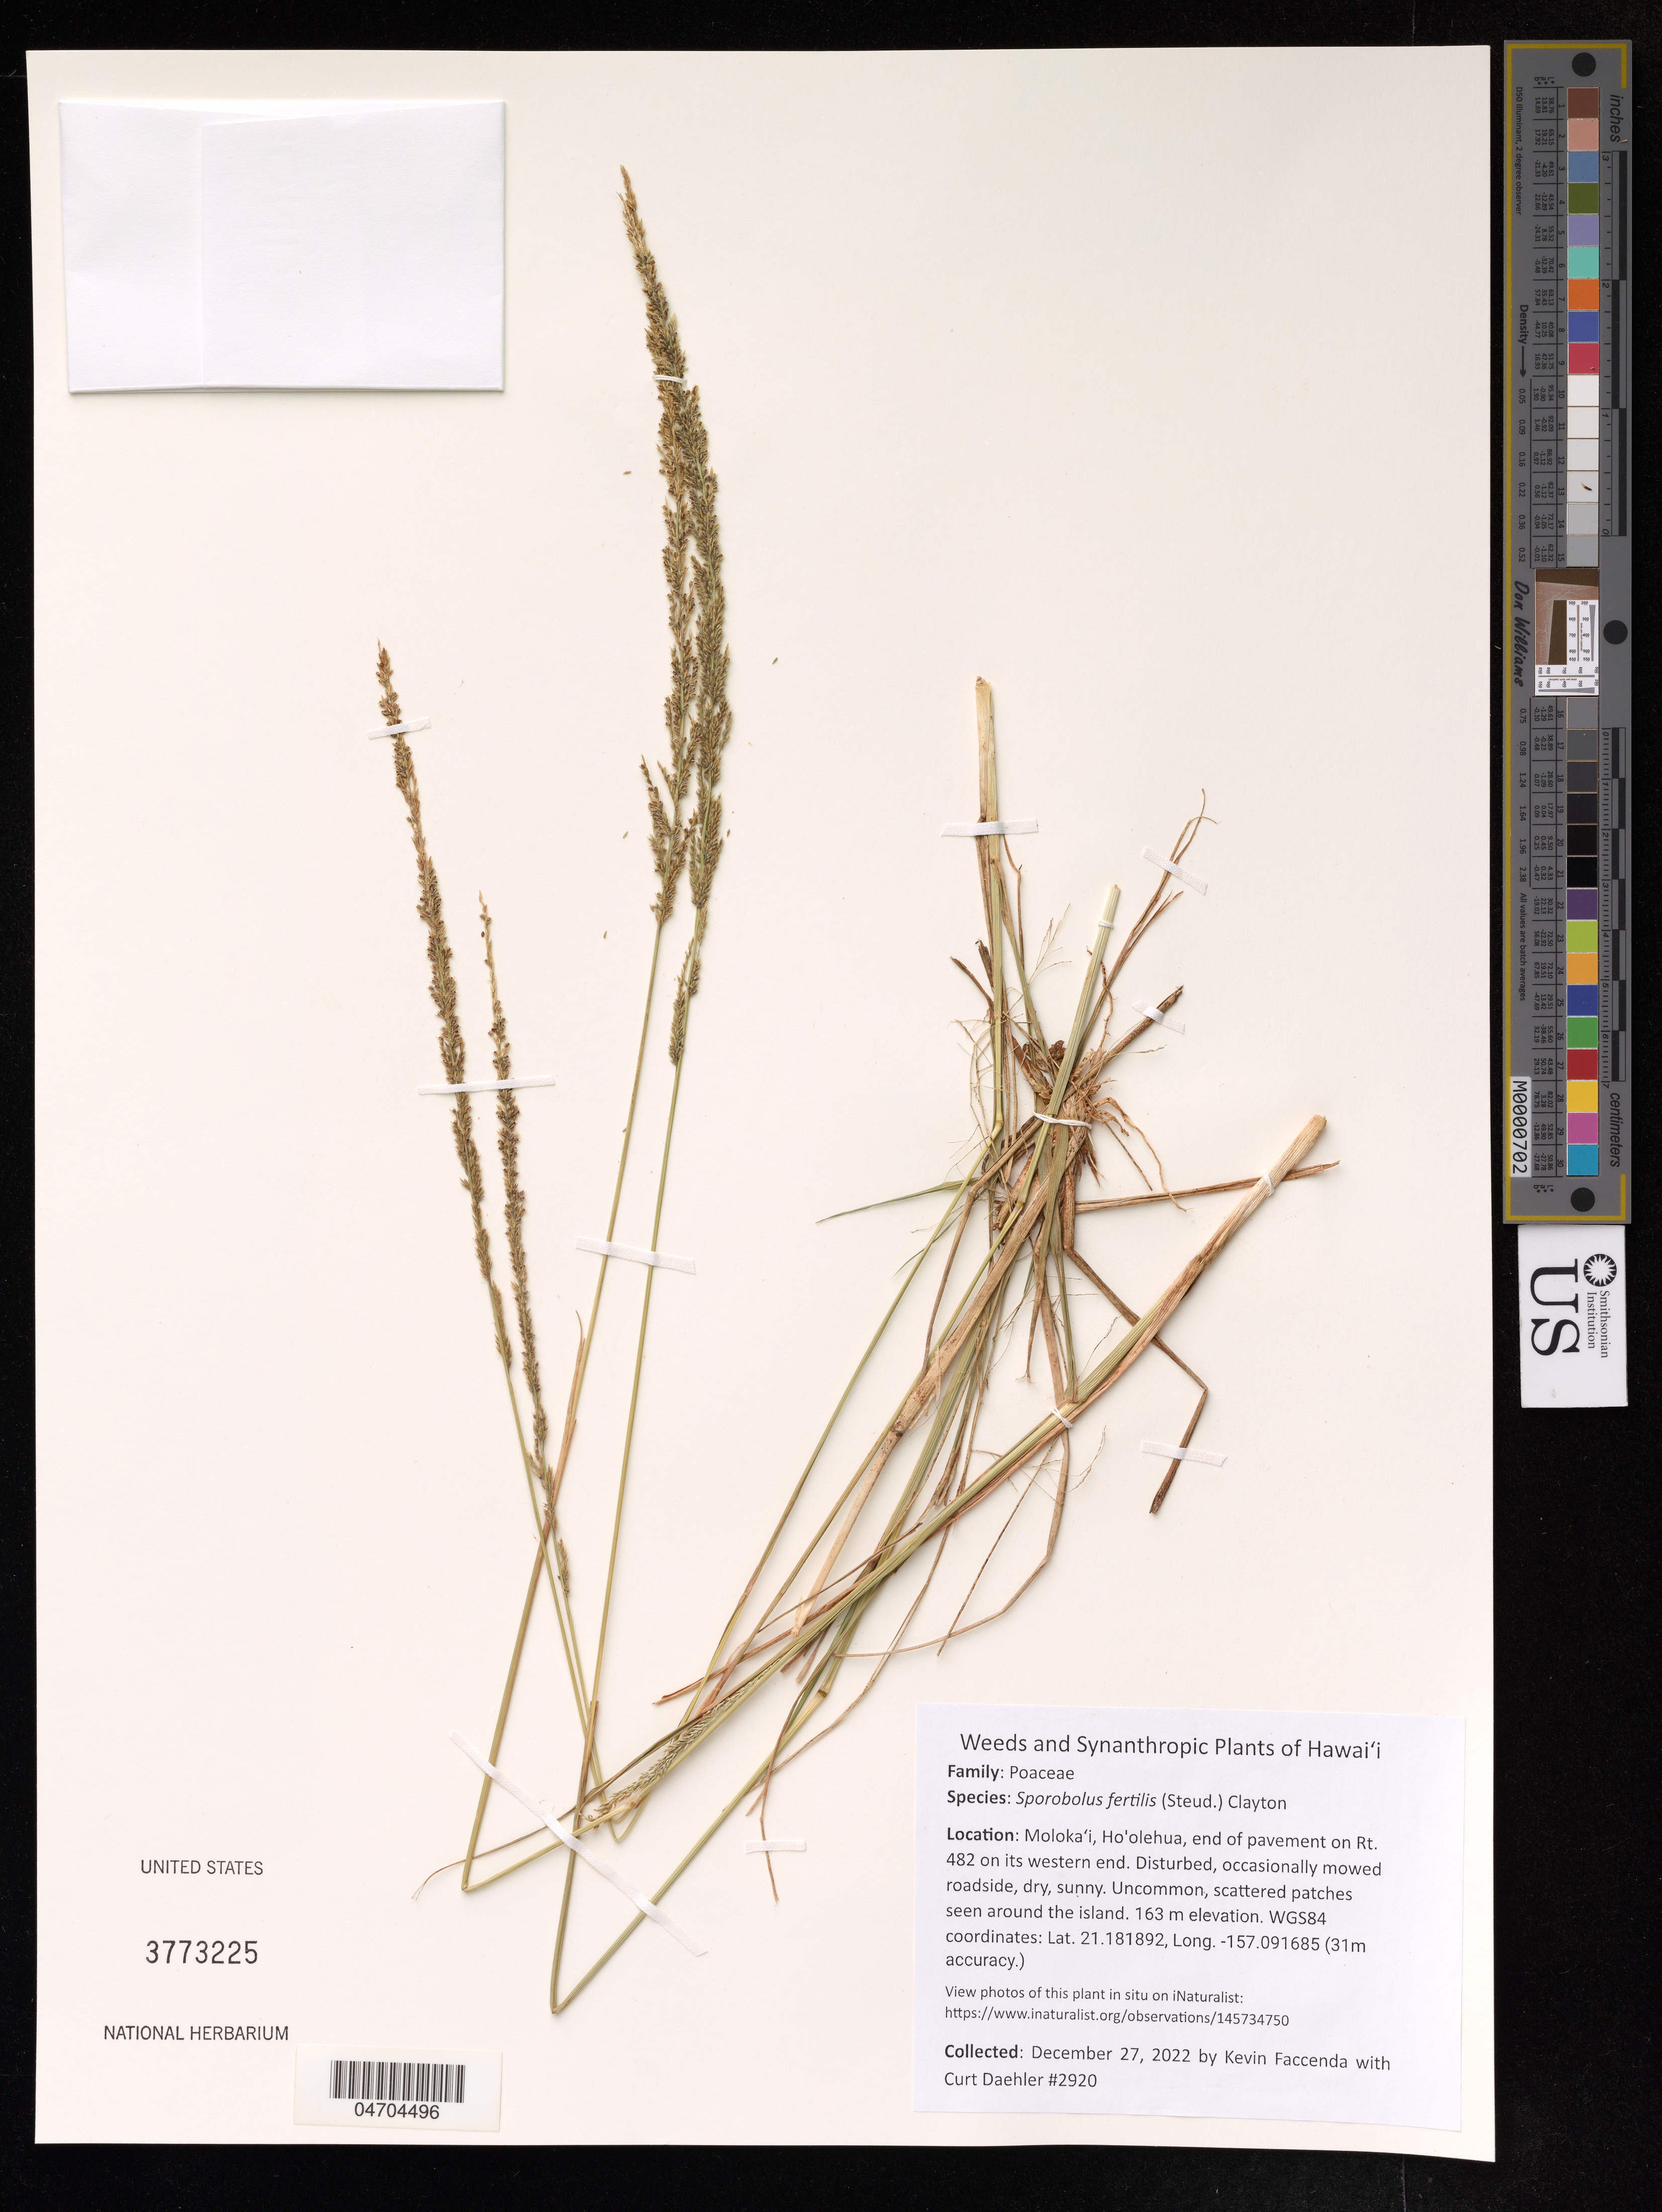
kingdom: Plantae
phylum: Tracheophyta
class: Liliopsida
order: Poales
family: Poaceae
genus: Sporobolus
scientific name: Sporobolus fertilis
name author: (Steud.) Clayton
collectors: K. Faccenda & C. Daehler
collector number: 2920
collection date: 2022-12-27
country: United States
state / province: Hawaii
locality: Moloka'i, Ho'olehua, end of pavement on Rt. 482 on its western end.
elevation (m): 163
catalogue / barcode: US 3773225